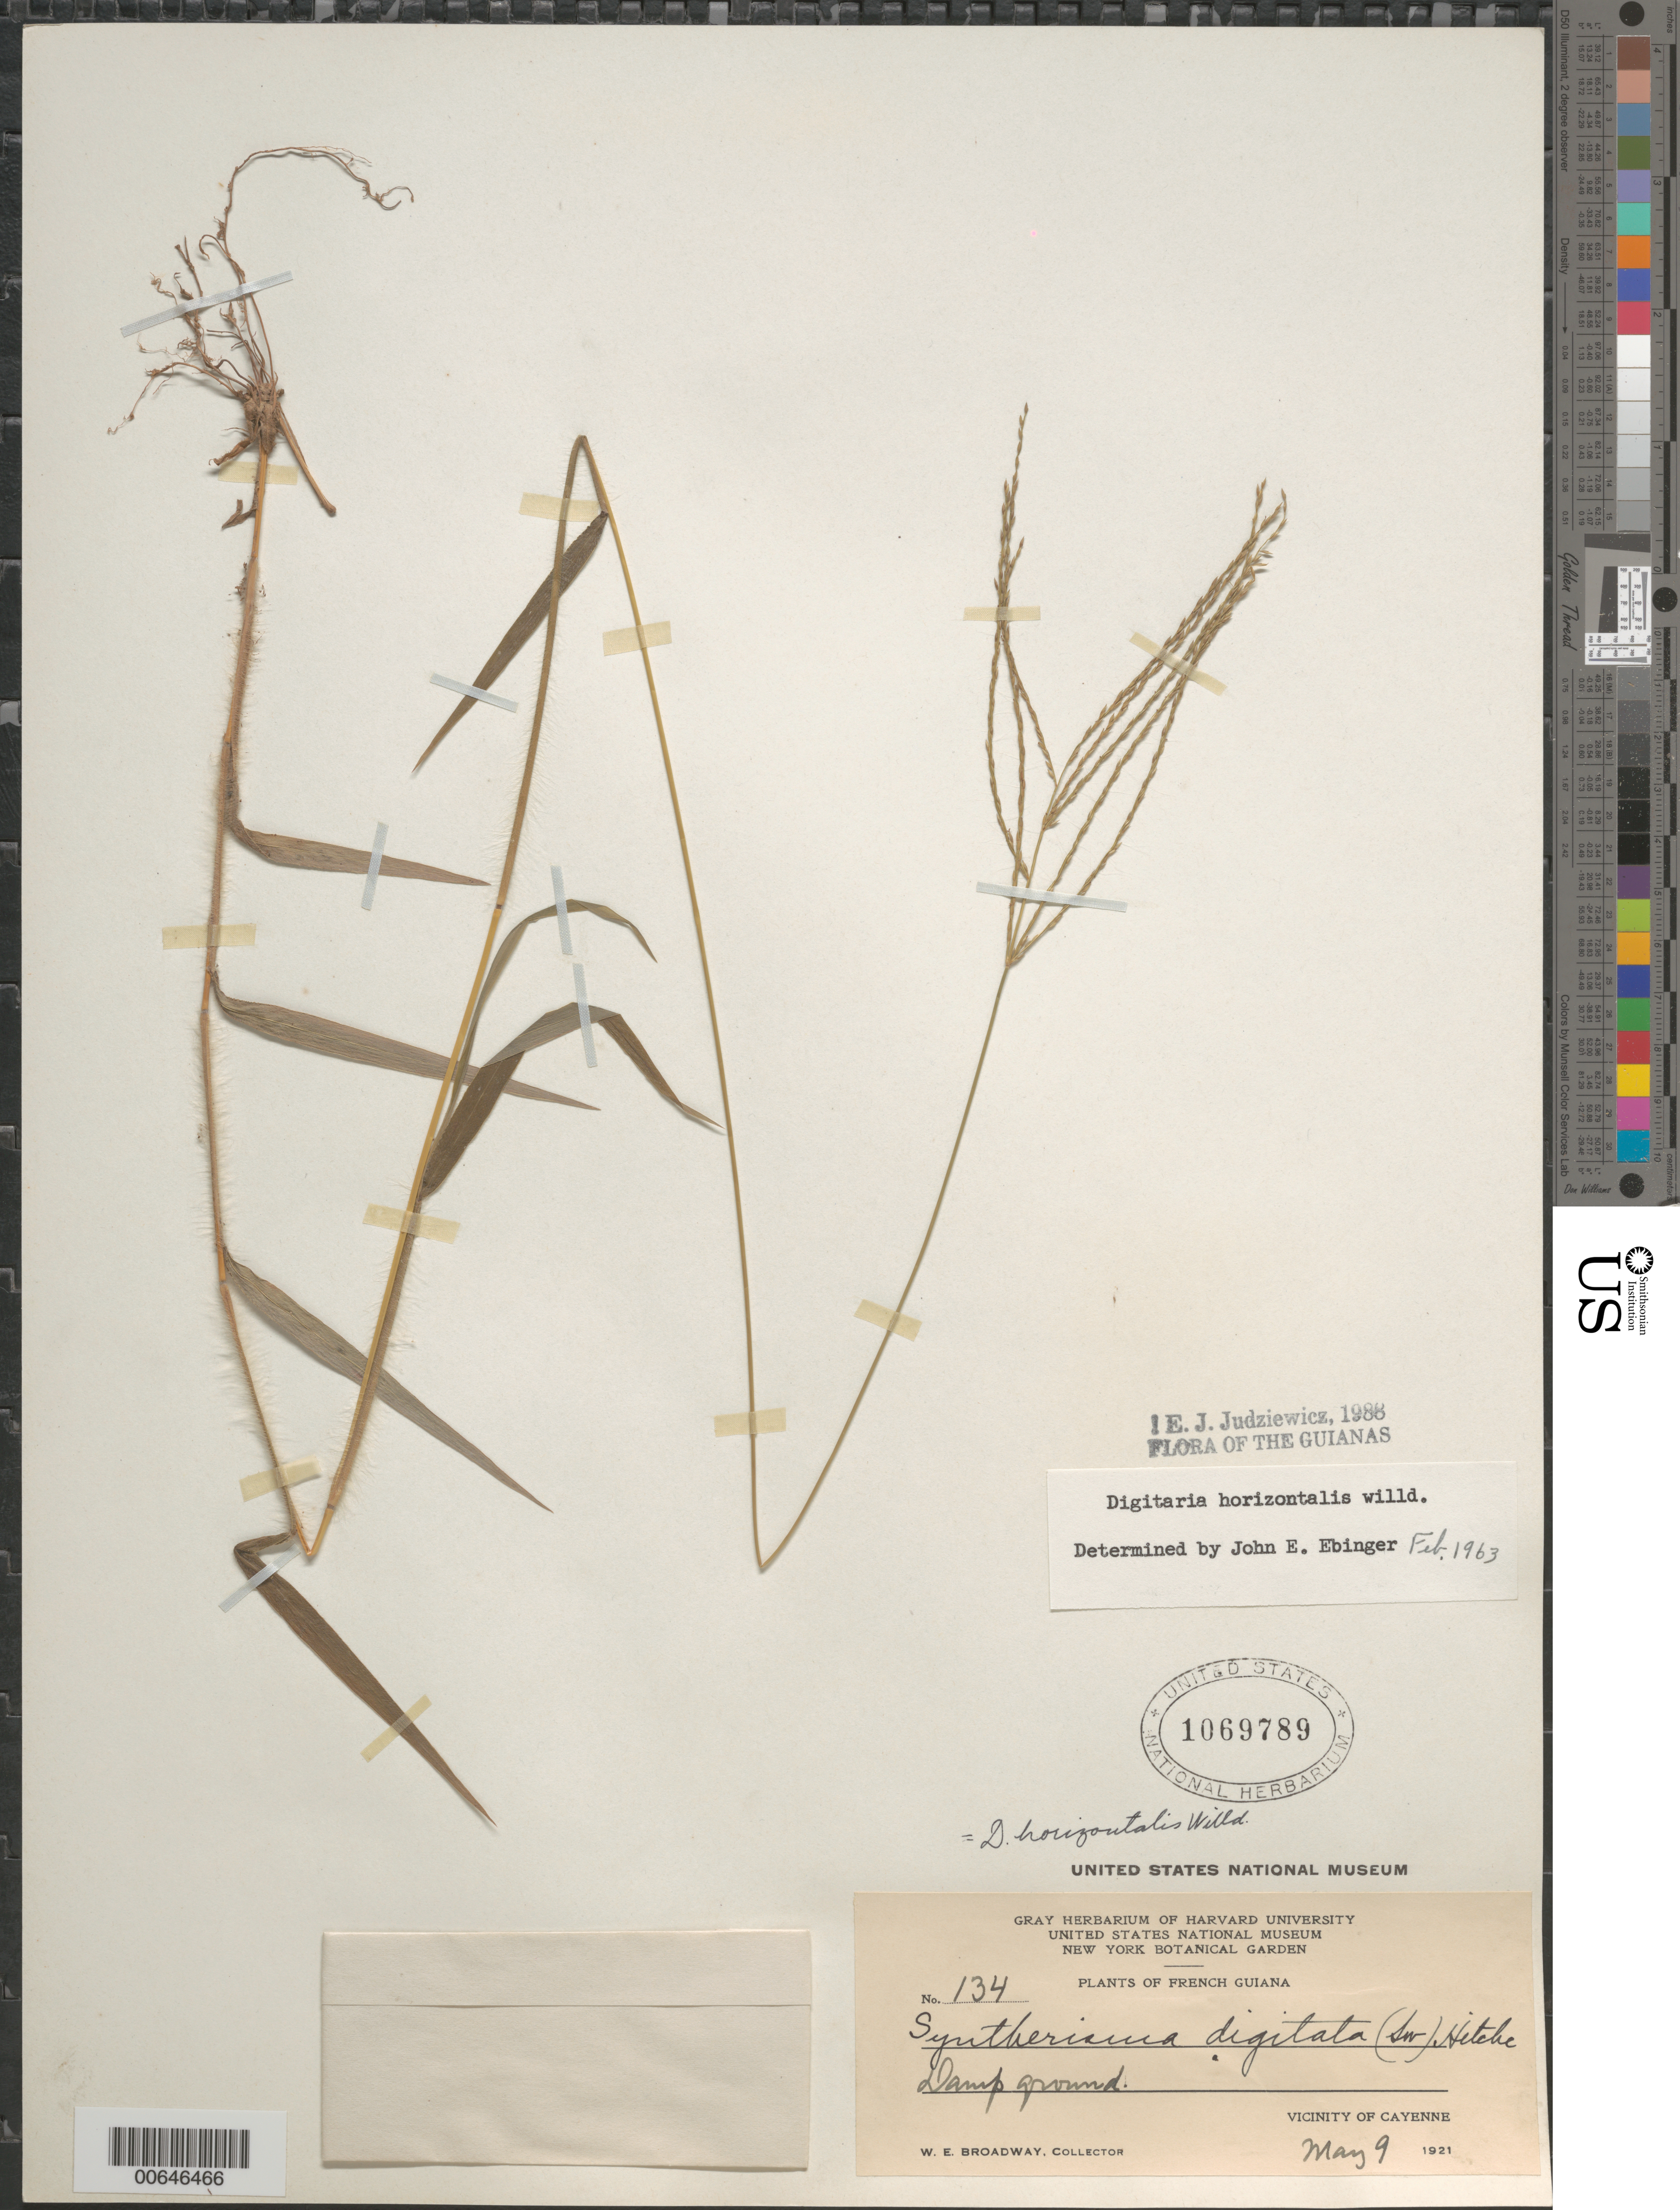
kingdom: Plantae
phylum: Tracheophyta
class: Liliopsida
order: Poales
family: Poaceae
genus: Digitaria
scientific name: Digitaria horizontalis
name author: Willd.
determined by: Judziewicz, E. J.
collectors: W. E. Broadway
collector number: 134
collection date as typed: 9-May-21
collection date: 1921-05-09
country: French Guiana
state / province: Cayenne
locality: Cayenne, vic.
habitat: Damp ground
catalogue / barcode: US 1069789